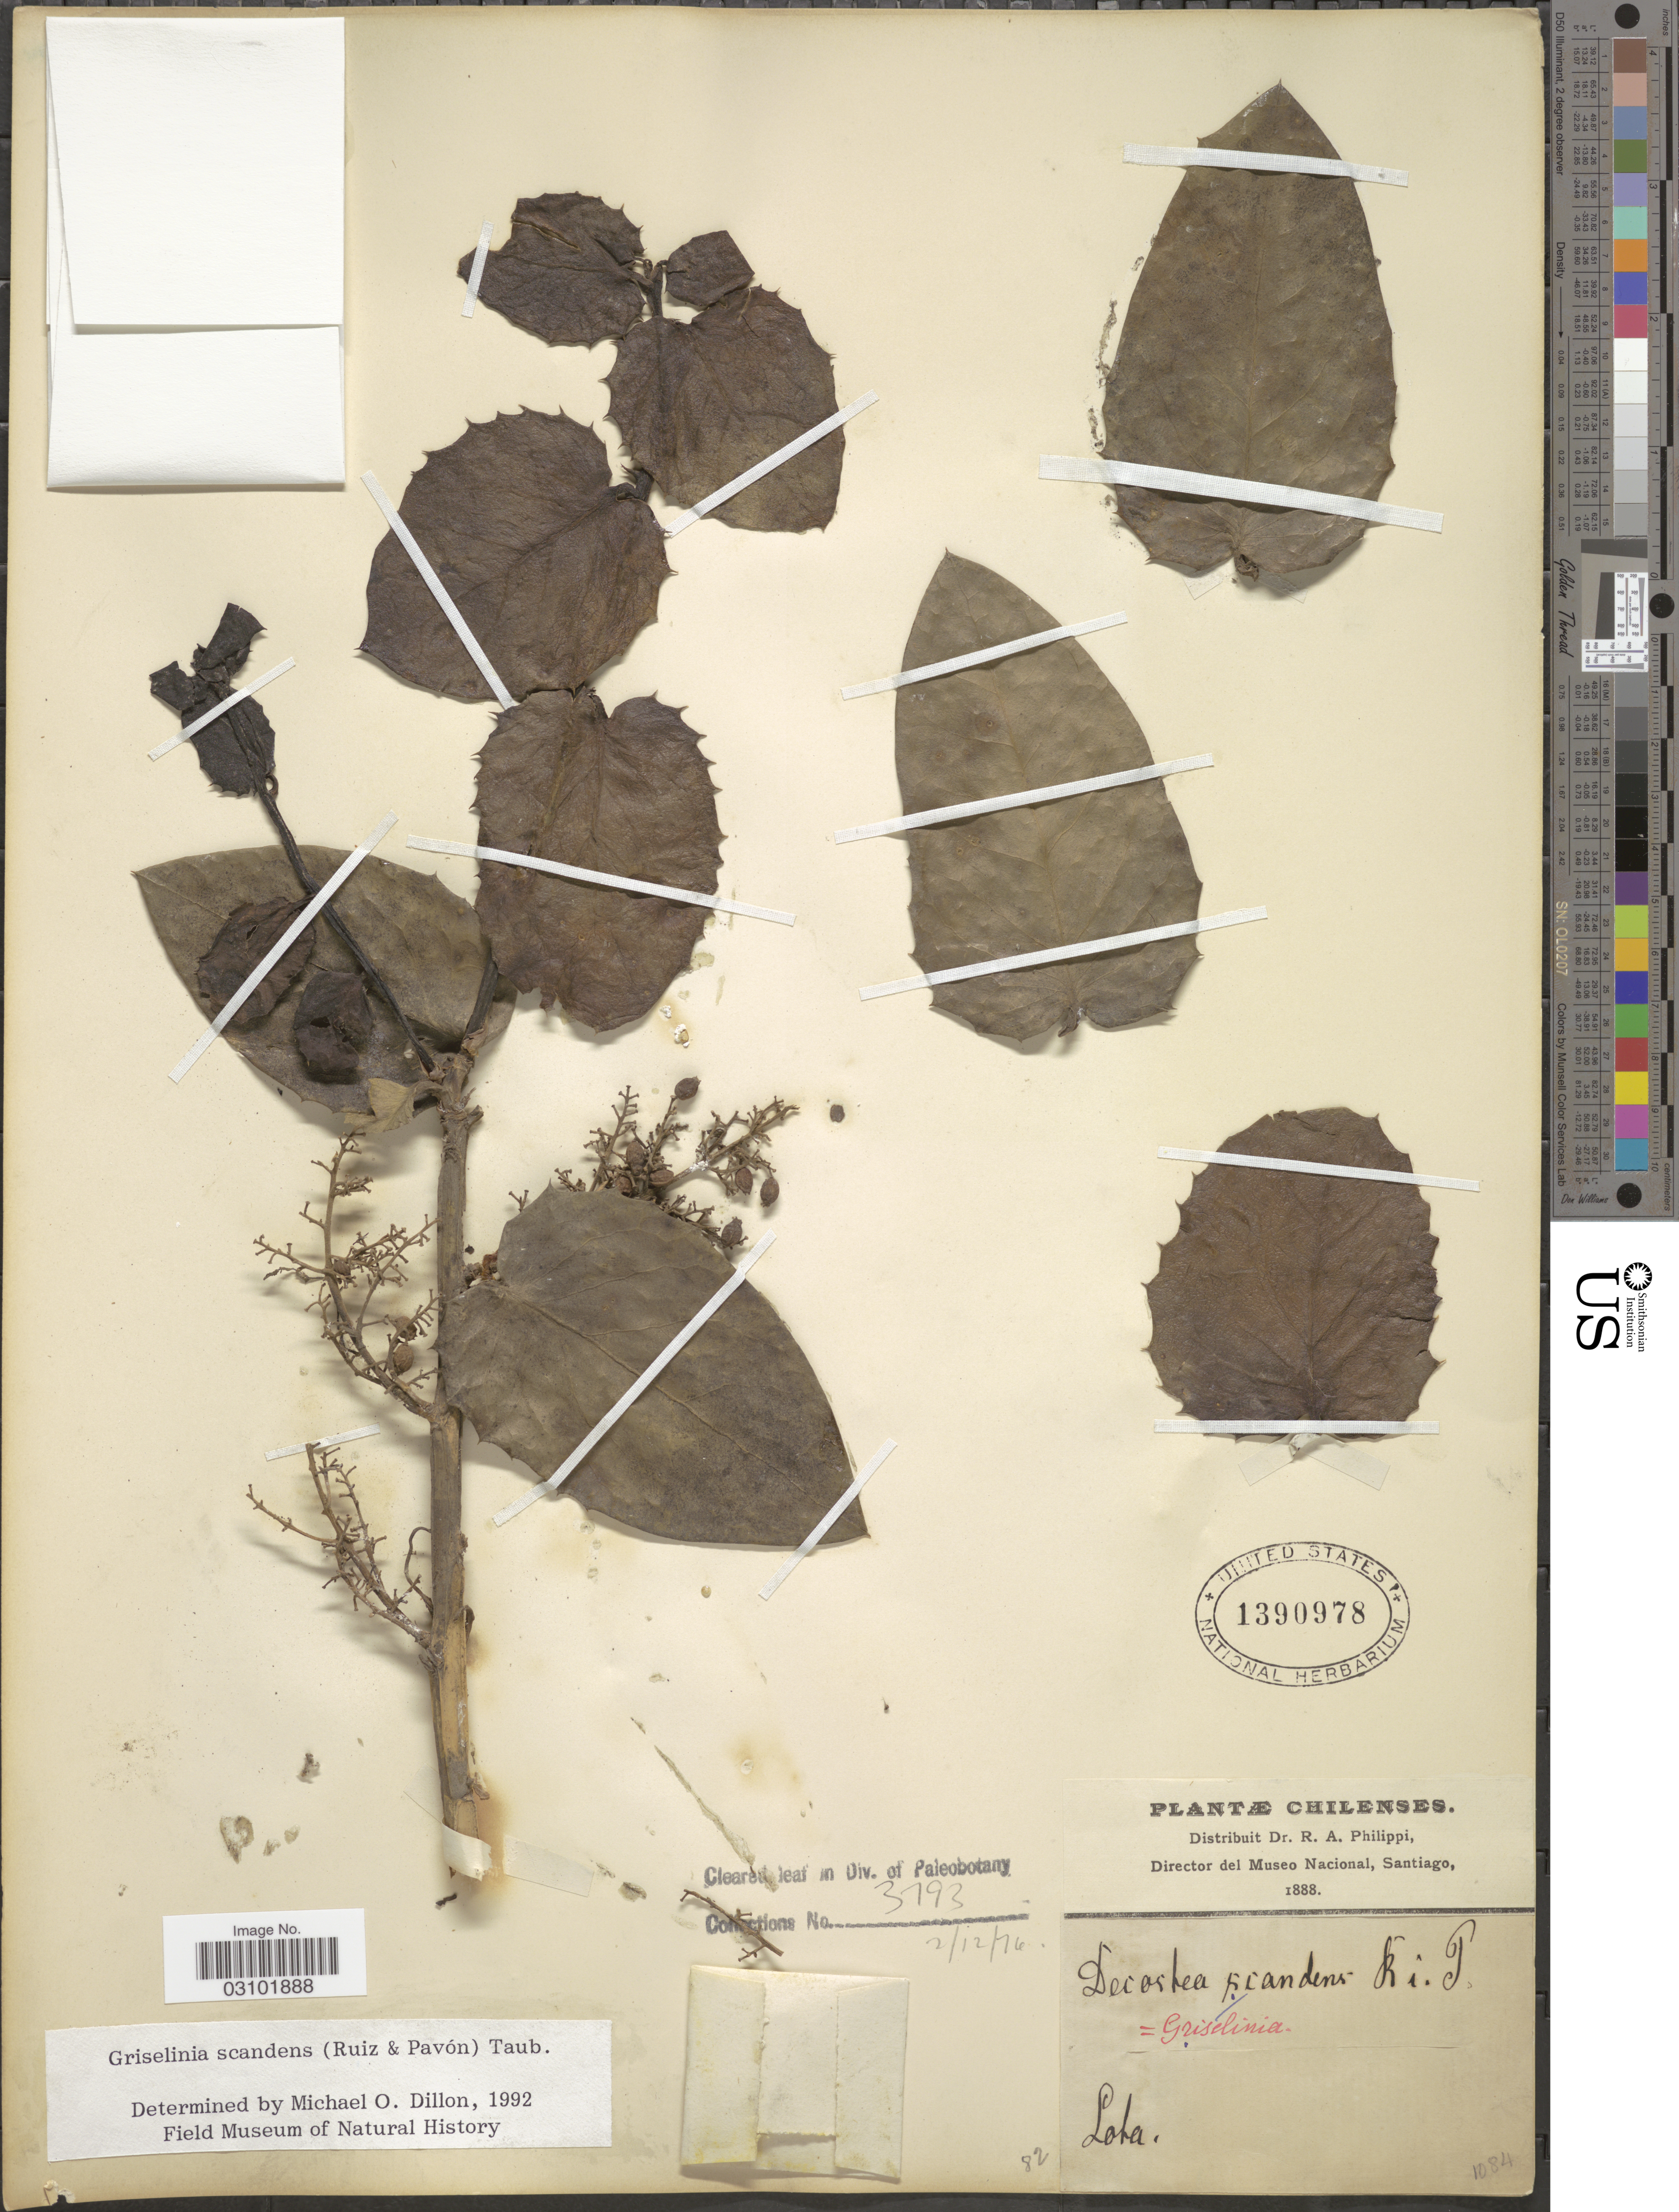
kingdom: Plantae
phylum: Tracheophyta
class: Magnoliopsida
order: Apiales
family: Griseliniaceae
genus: Griselinia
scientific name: Griselinia scandens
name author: Taub.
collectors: ex. herb. R.A. Philippi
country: Chile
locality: Lota.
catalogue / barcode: US 1390978